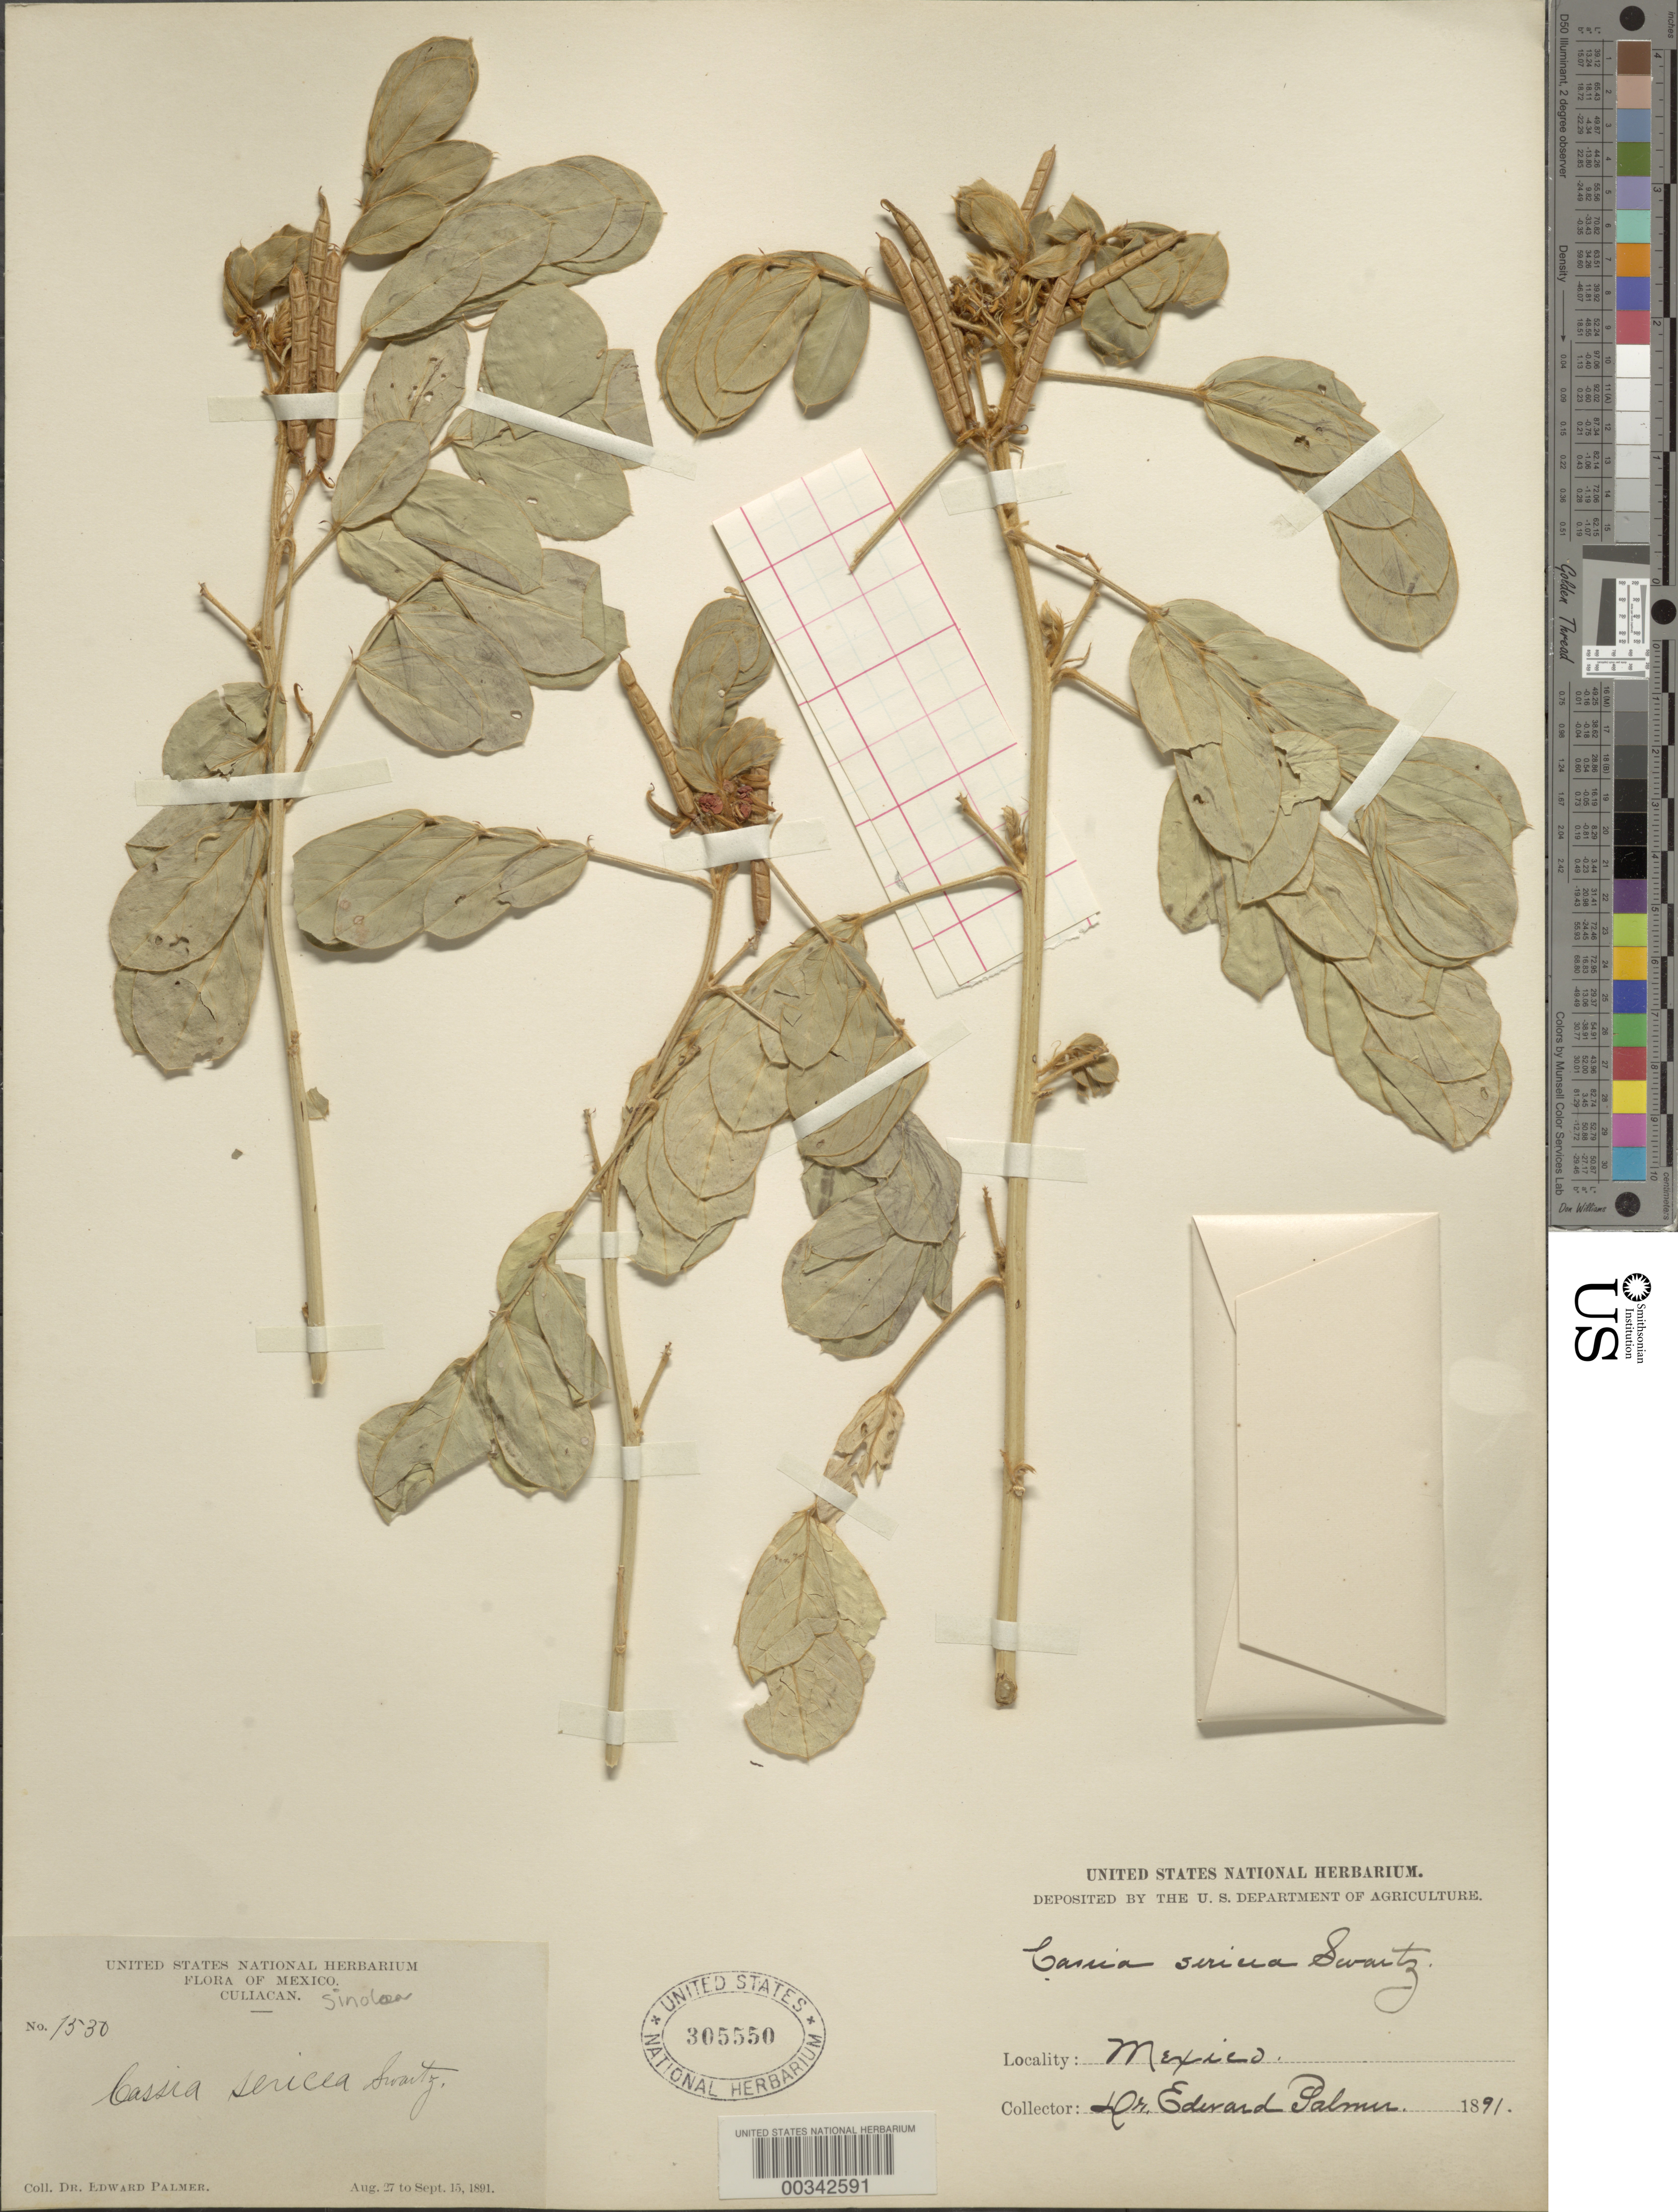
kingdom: Plantae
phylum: Tracheophyta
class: Magnoliopsida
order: Fabales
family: Fabaceae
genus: Senna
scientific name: Senna uniflora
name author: (Mill.) H.S. Irwin & Barneby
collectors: E. Palmer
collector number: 1530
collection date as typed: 27 Aug 1891 to 15 Sep 1891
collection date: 1891-08-27/1891-09-15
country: Mexico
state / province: Sinaloa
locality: Culiacan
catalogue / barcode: US 305550